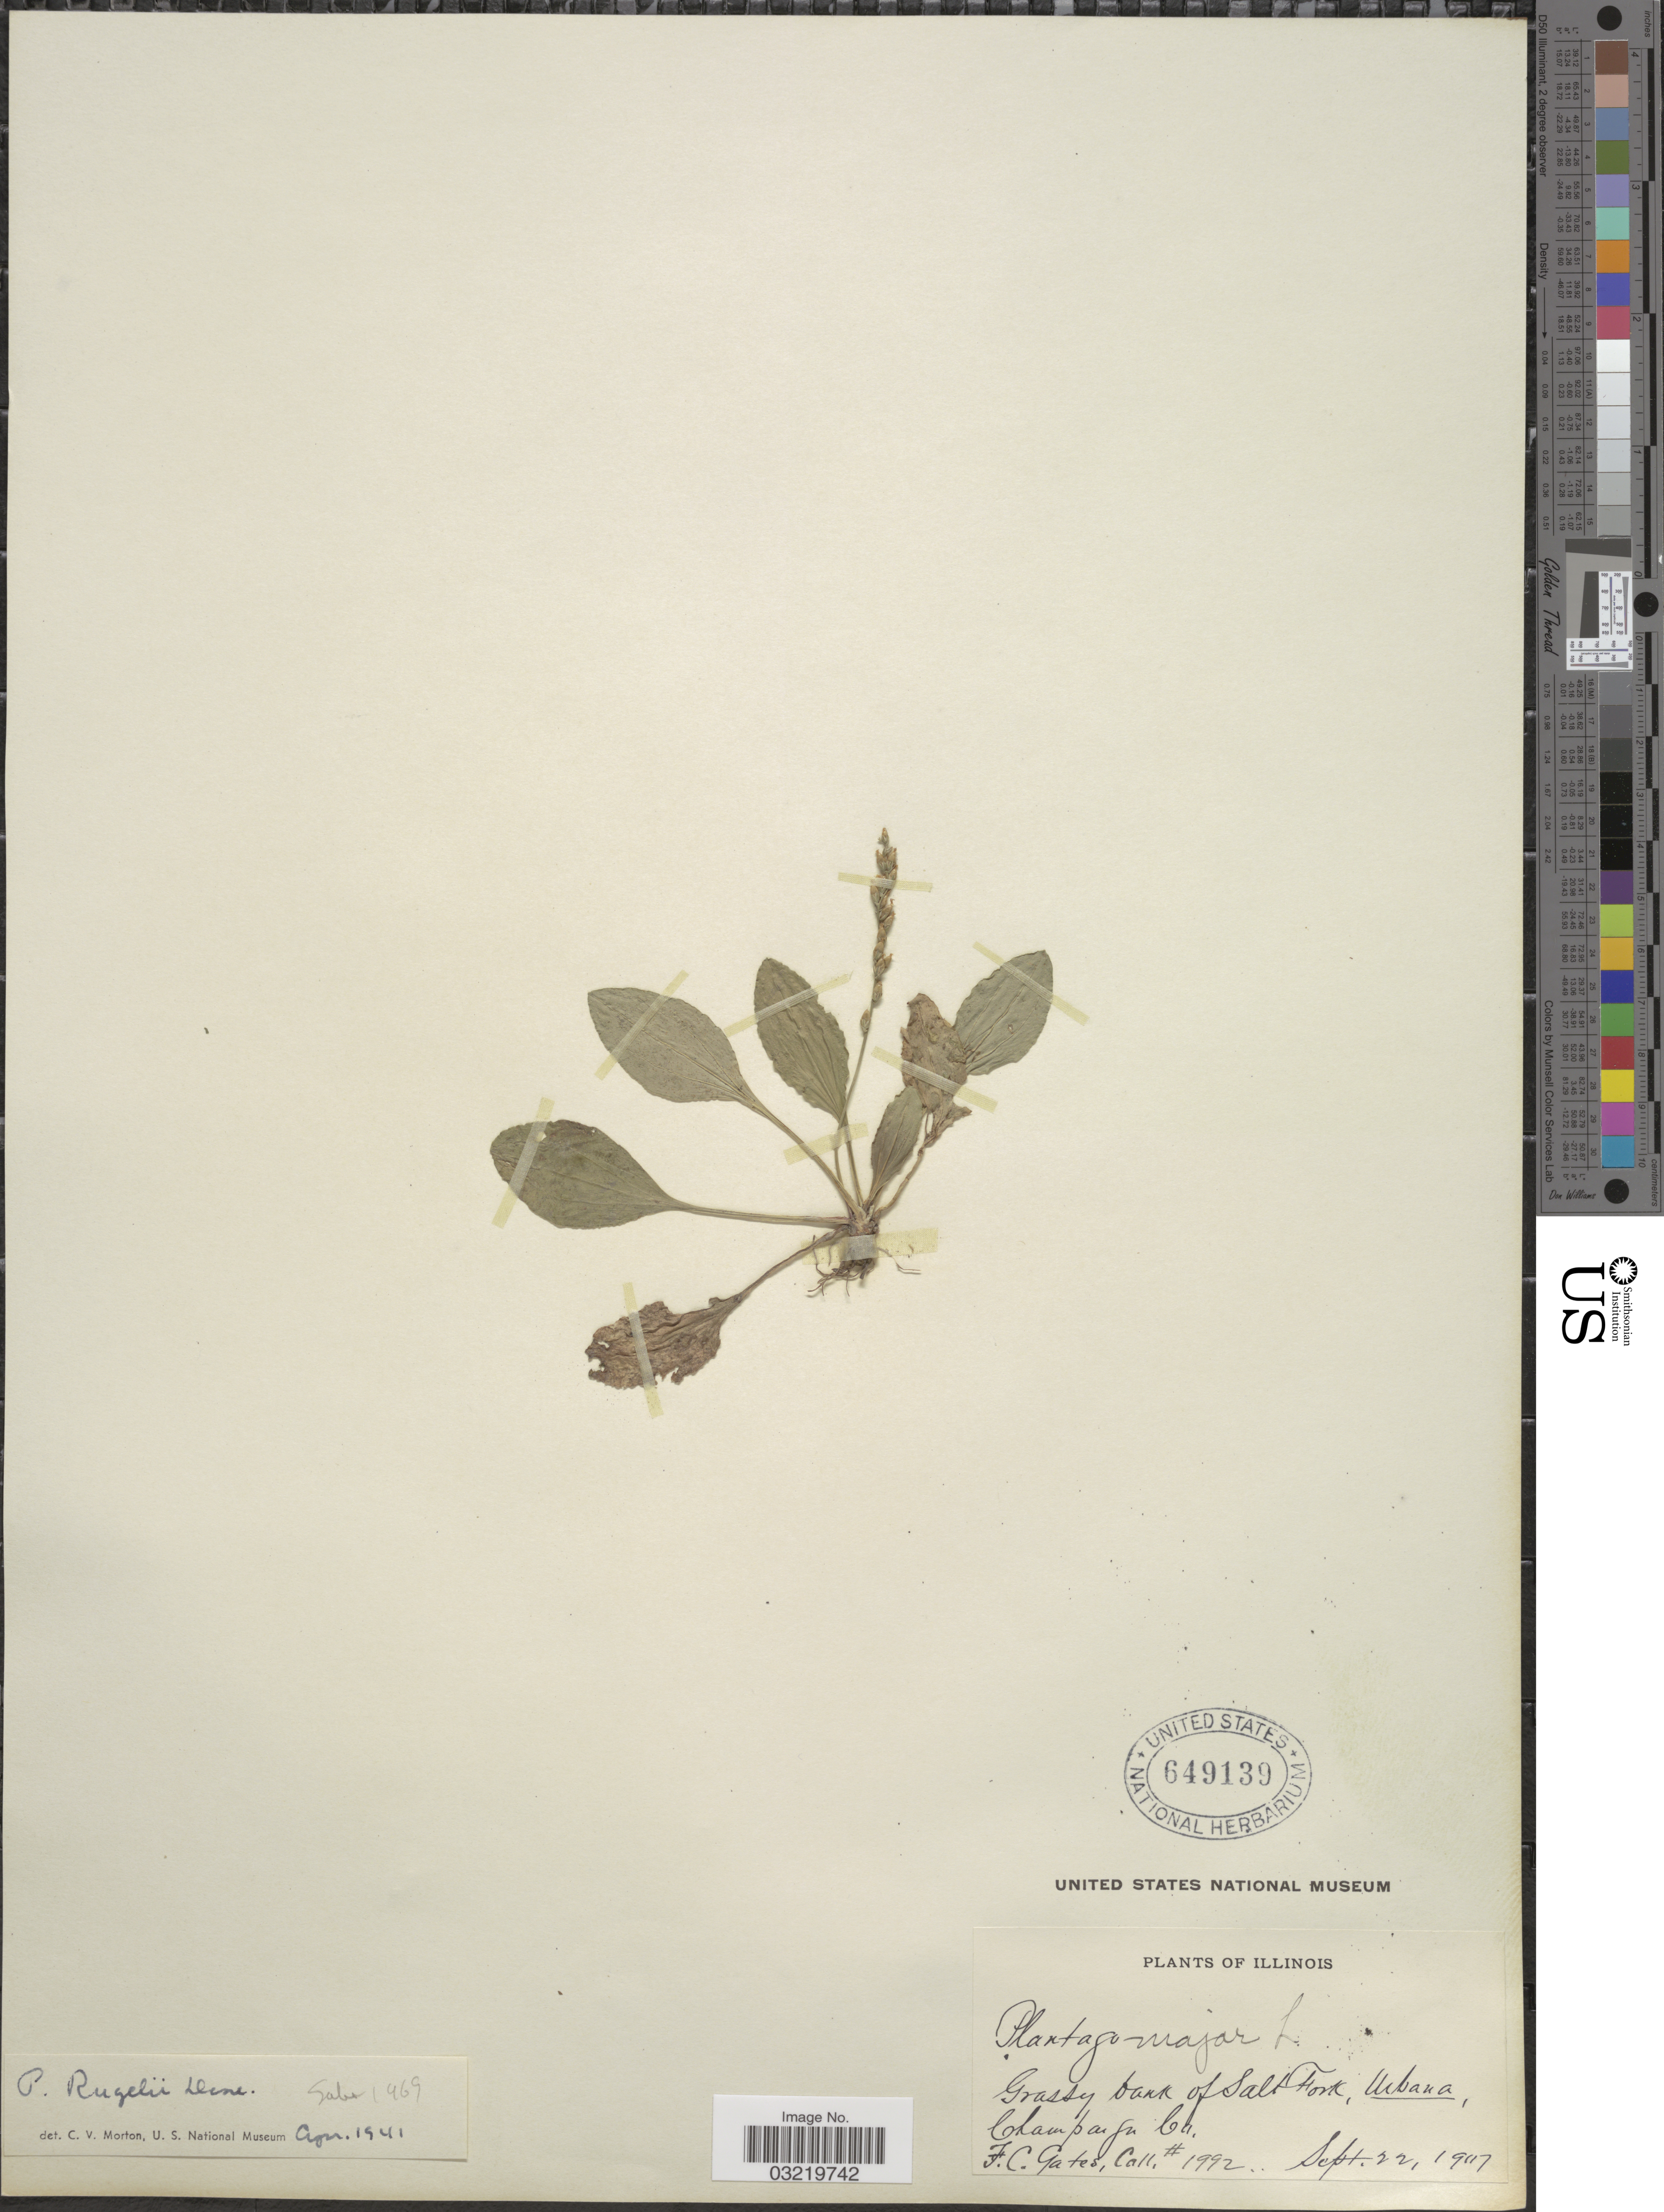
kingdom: Plantae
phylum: Tracheophyta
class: Magnoliopsida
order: Lamiales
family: Plantaginaceae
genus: Plantago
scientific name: Plantago rugelii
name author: Decne.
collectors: F. C. Gates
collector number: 1992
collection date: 1907-09-22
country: United States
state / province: Illinois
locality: Grassy bank of Salt Fork, Urbana, Champaign Co.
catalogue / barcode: US 649139